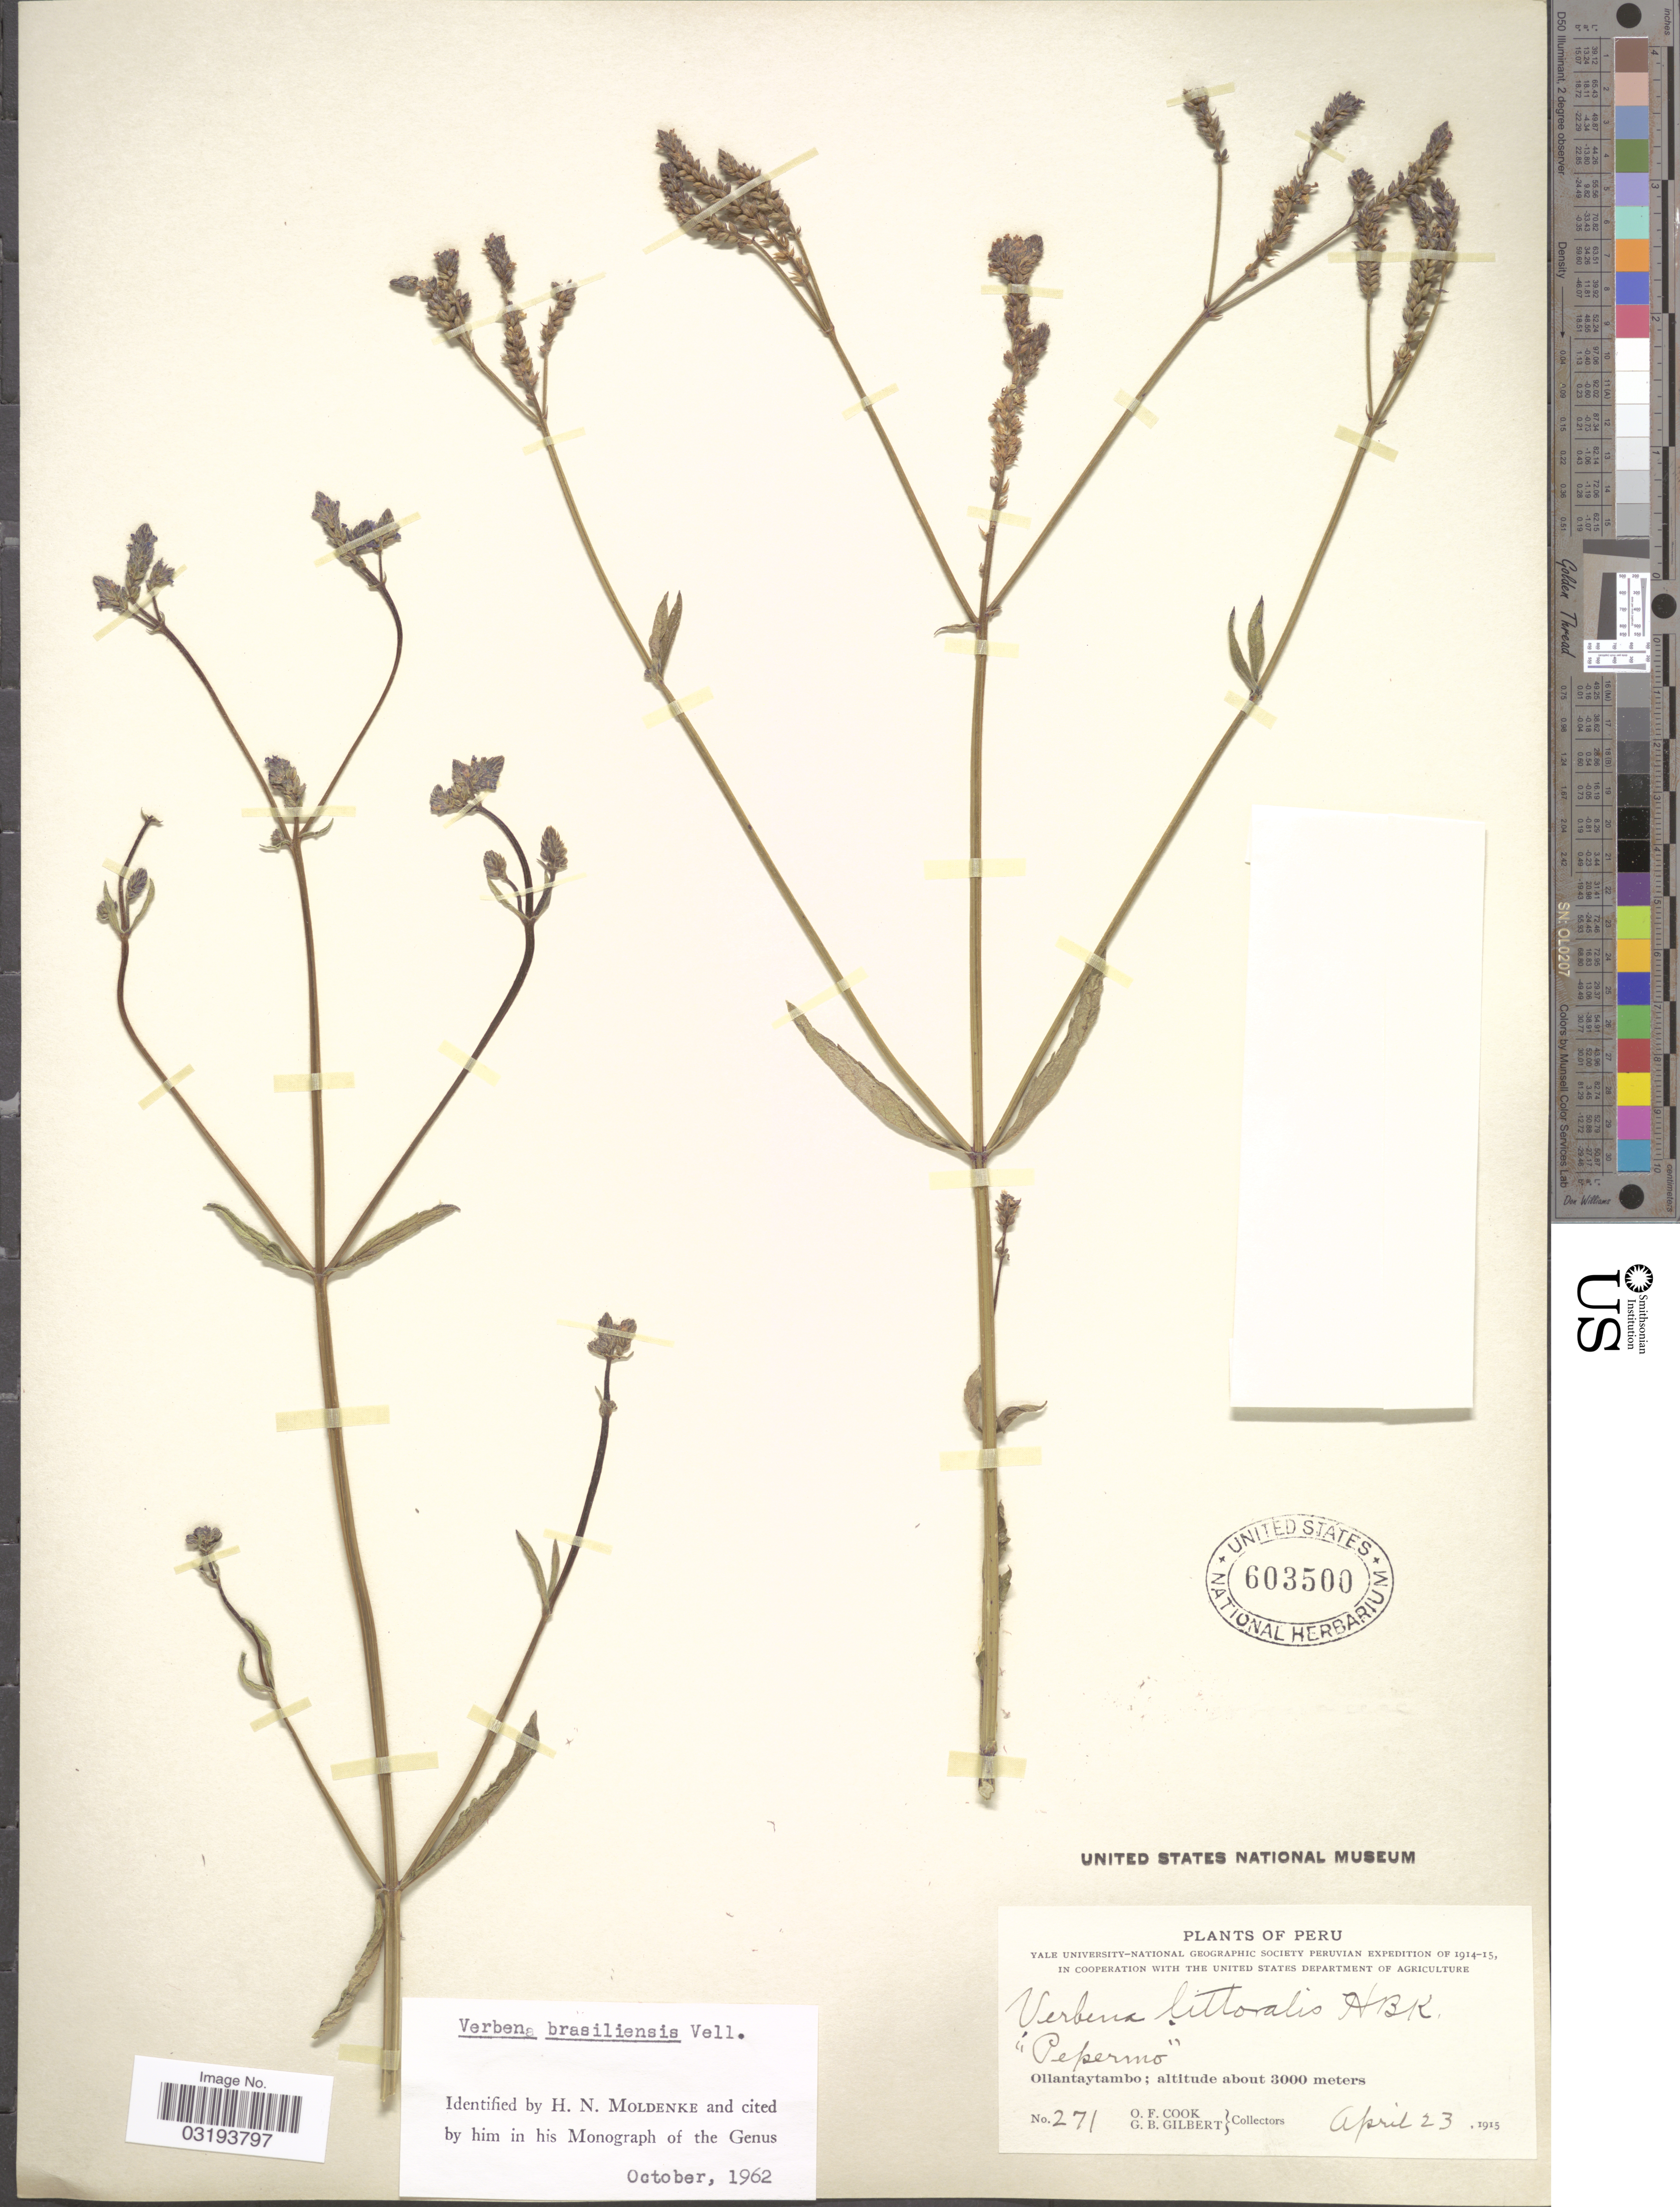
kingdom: Plantae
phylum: Tracheophyta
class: Magnoliopsida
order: Lamiales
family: Verbenaceae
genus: Verbena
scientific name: Verbena litoralis var. brevibracteata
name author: (Kuntze) N. O'Leary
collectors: O. F. Cook & G. B. Gilbert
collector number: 271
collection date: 1915-04-23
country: Peru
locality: Ollantaytambo.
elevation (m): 3000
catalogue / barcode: US 603500